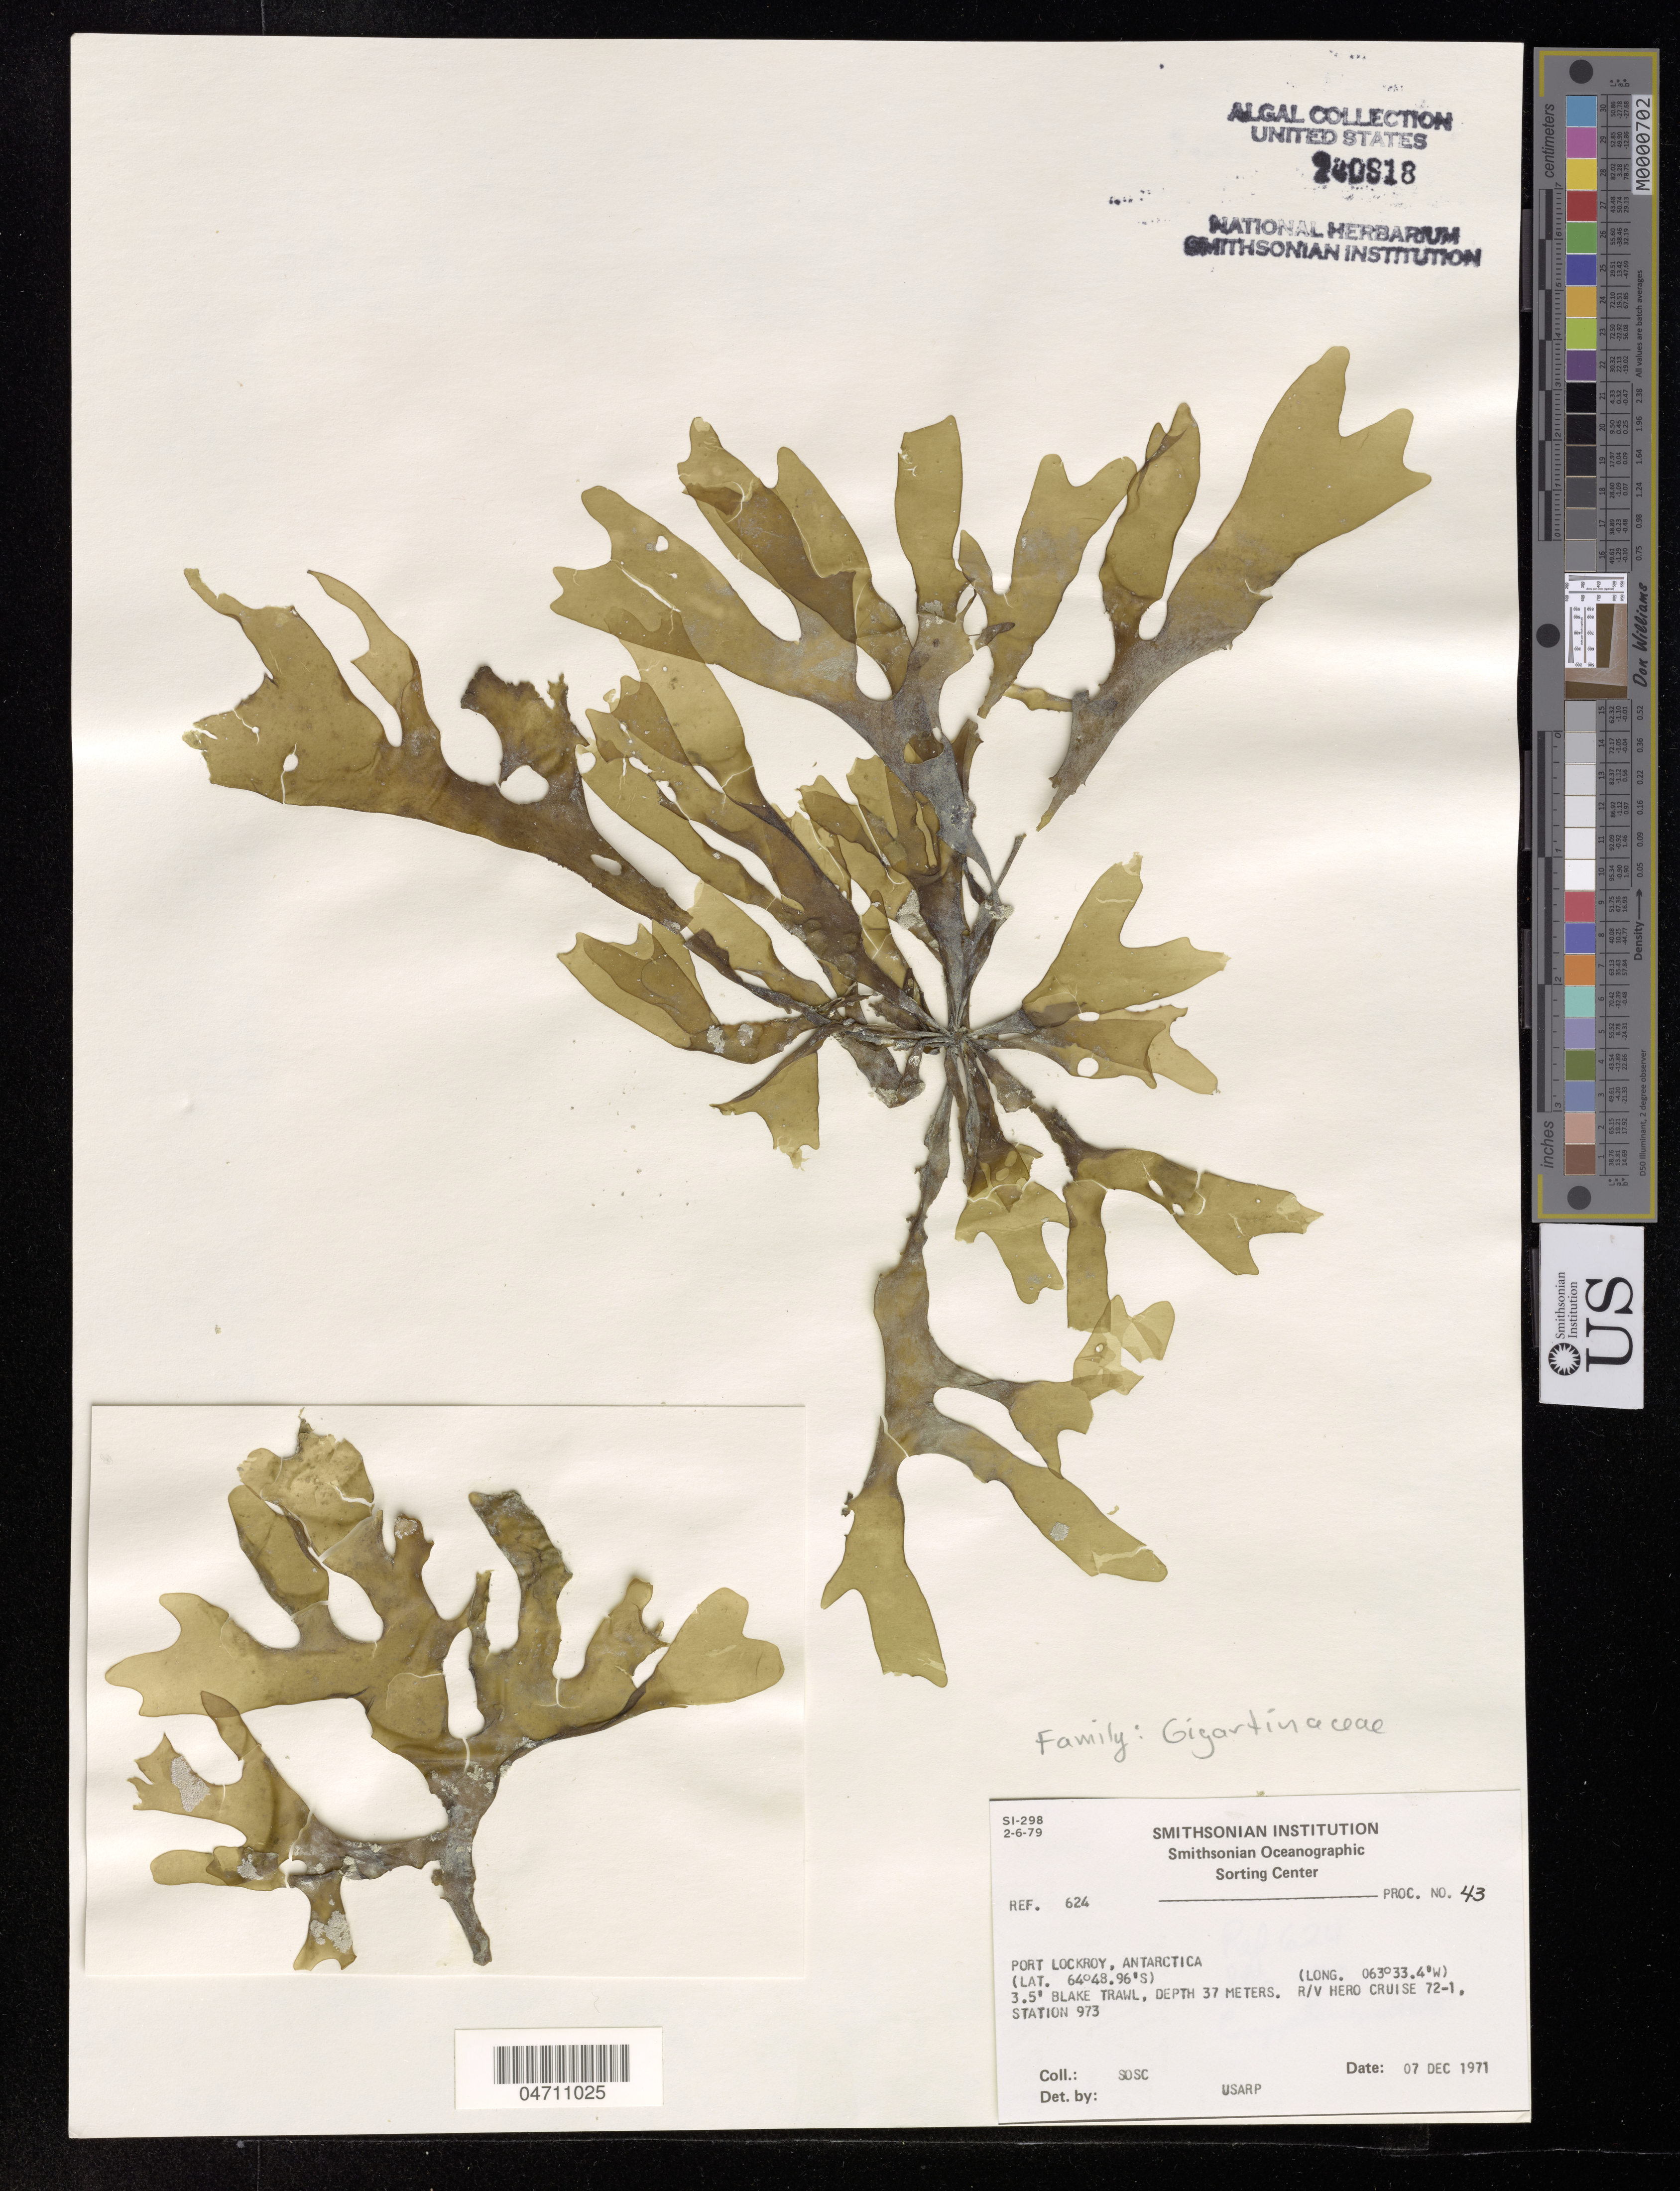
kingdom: Plantae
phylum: Rhodophyta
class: Florideophyceae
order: Gigartinales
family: Gigartinaceae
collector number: Station 973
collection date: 1971-12-07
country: Antarctica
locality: Port Lockroy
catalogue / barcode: US 240818